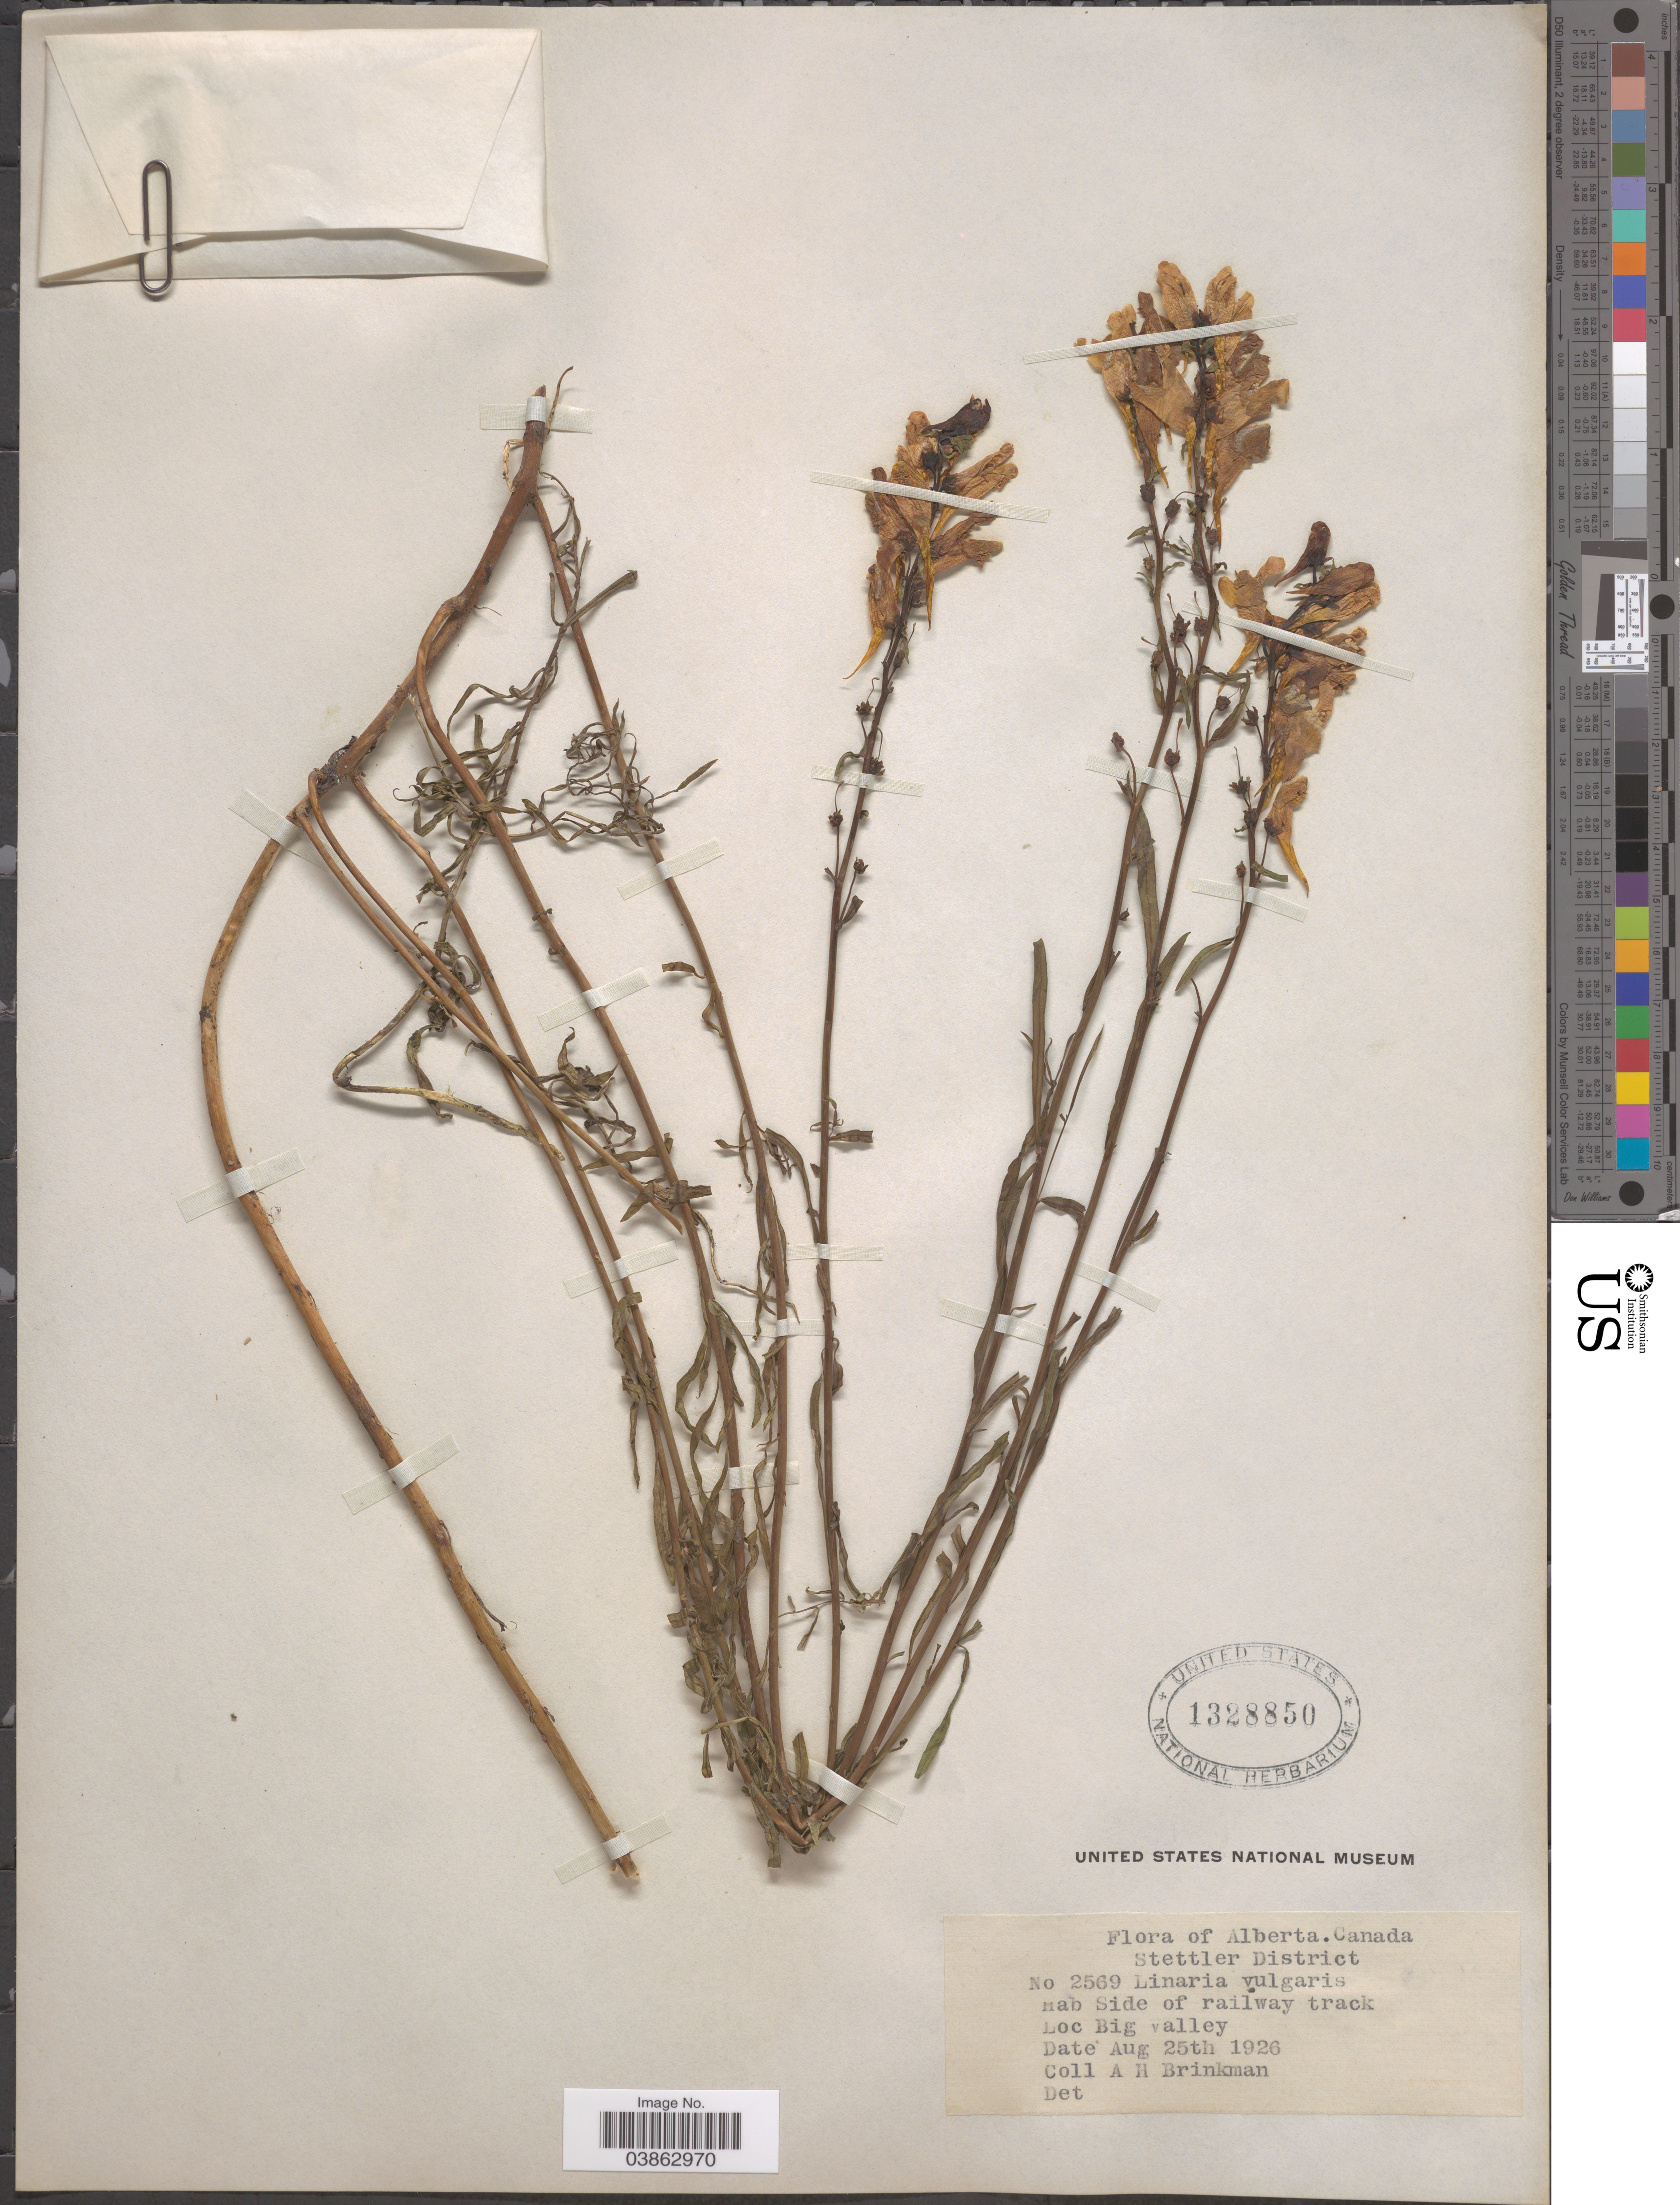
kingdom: Plantae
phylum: Tracheophyta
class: Magnoliopsida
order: Lamiales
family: Plantaginaceae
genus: Linaria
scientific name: Linaria vulgaris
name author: Mill.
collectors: A. Brinkman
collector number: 2569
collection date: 1926-08-25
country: Canada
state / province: Alberta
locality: Stettler District. Side of railway track. Big Valley.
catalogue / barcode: US 1328850